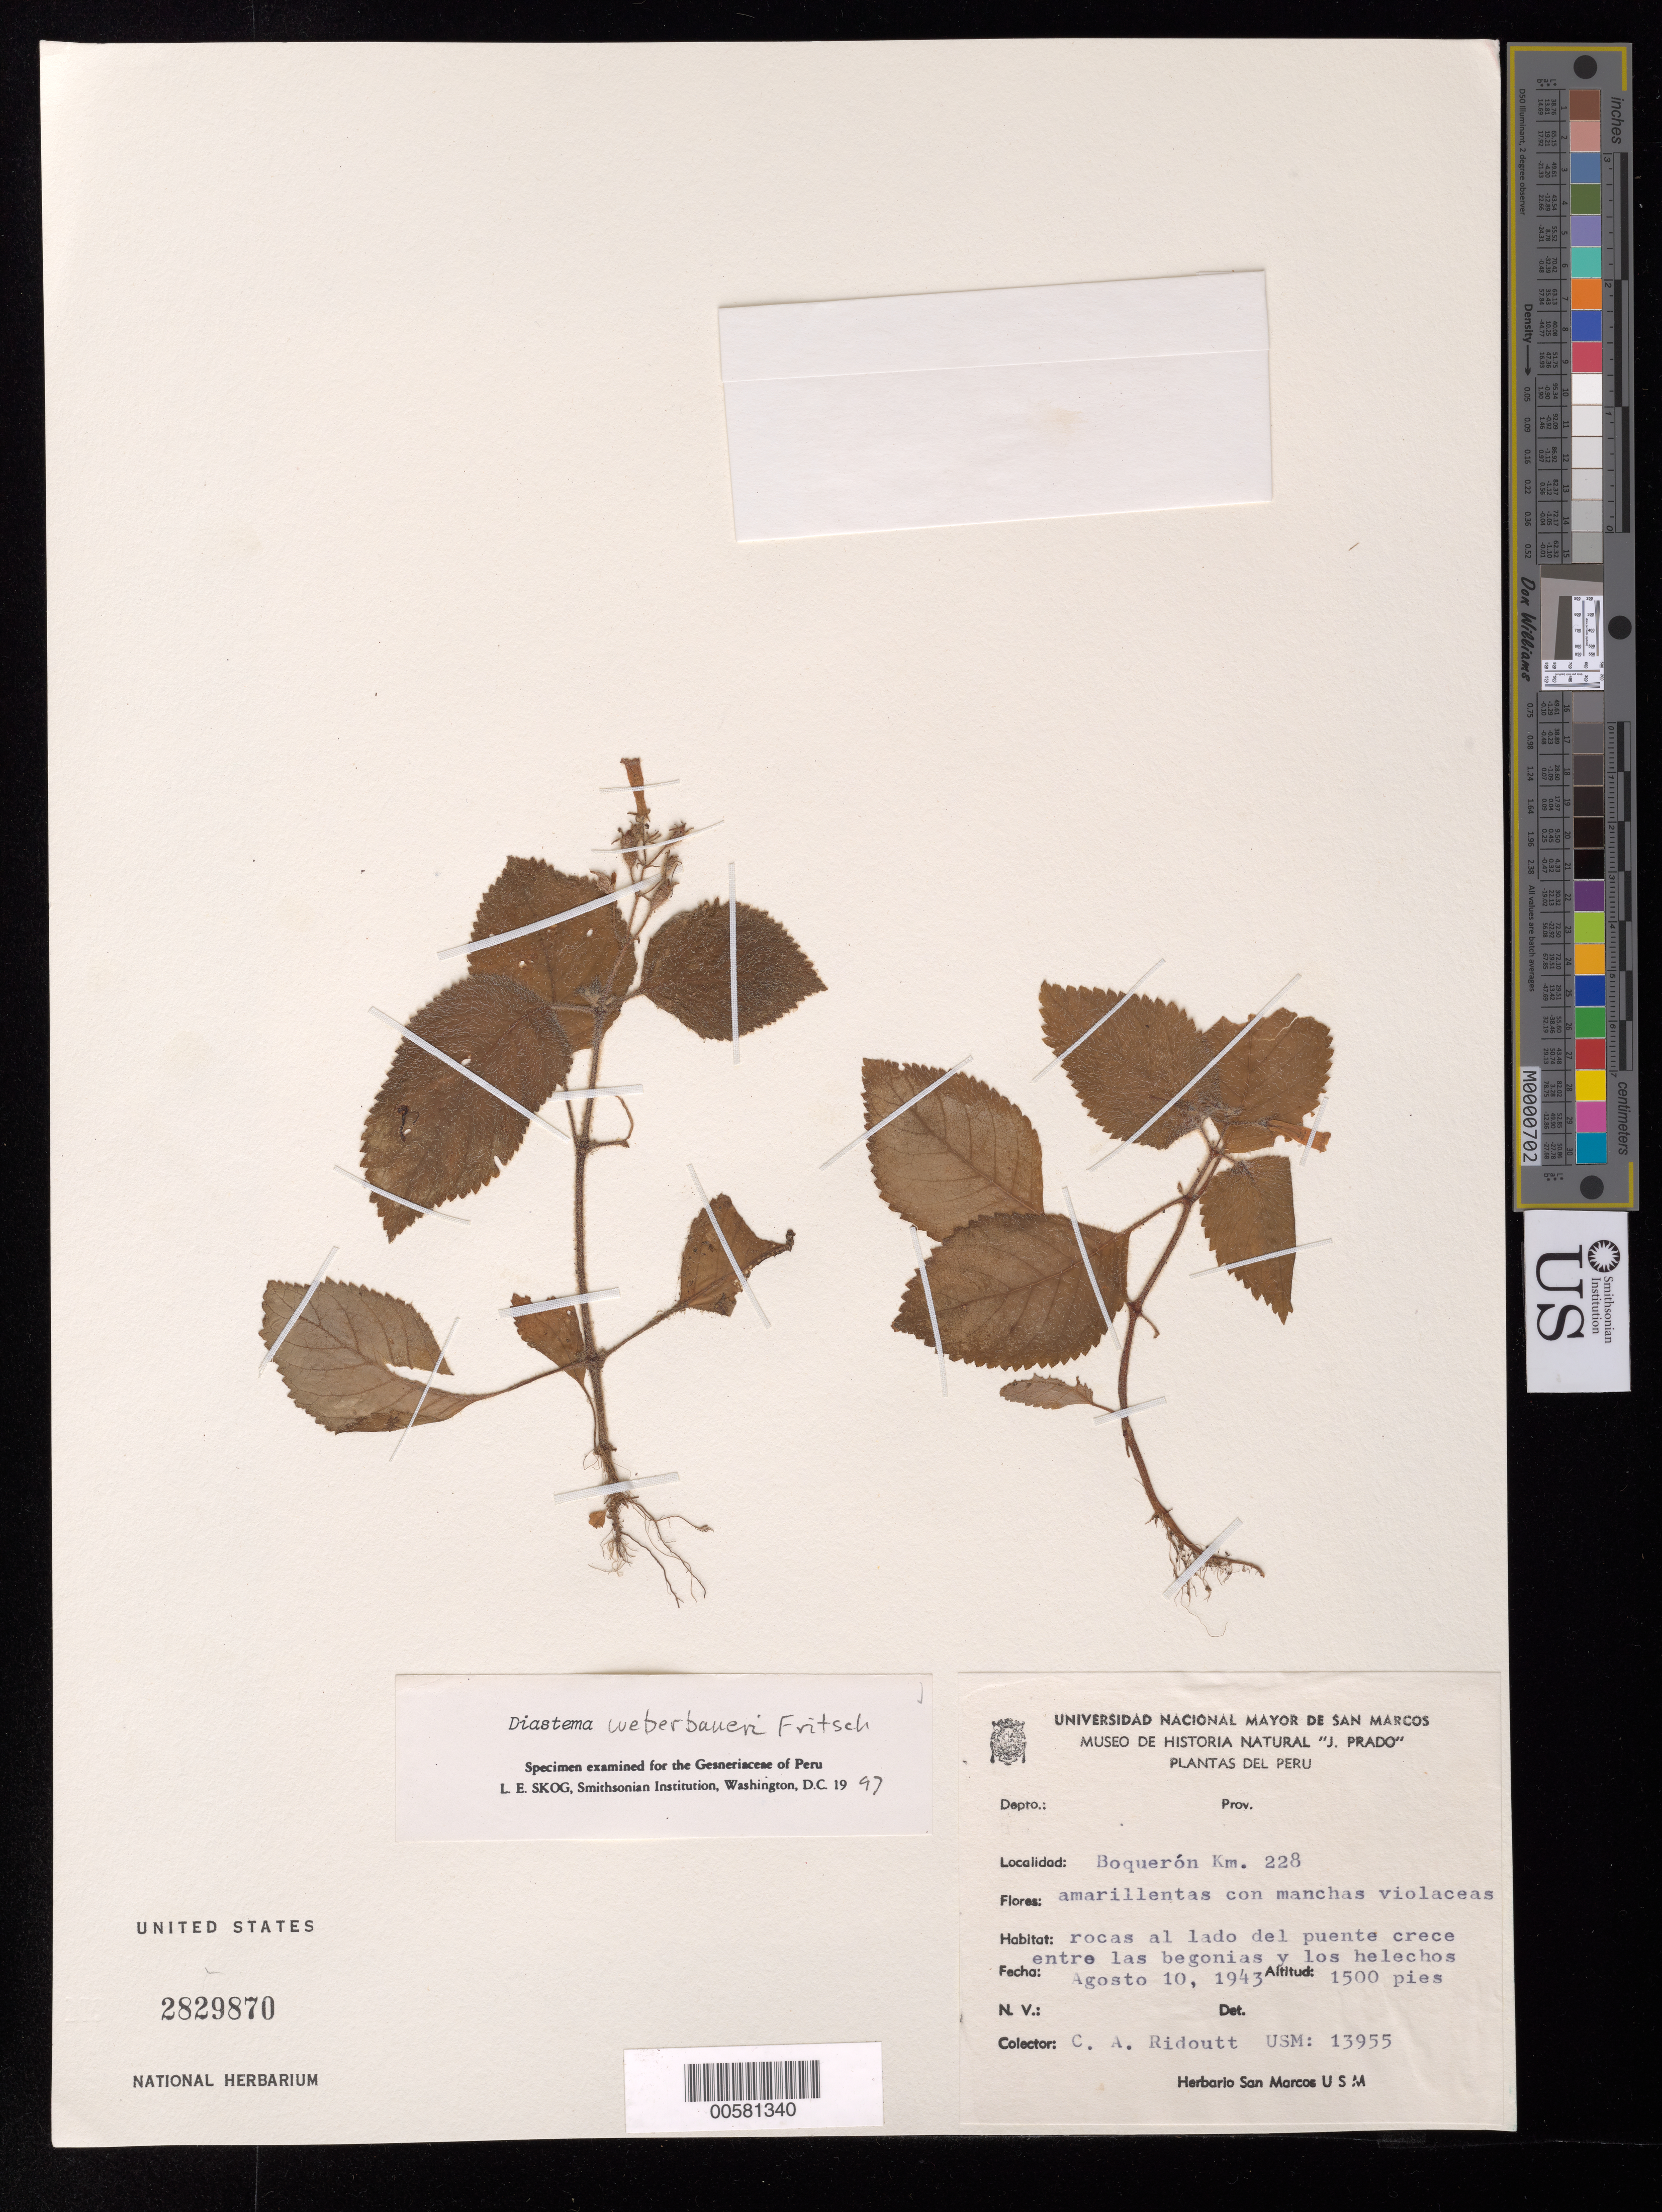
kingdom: Plantae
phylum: Tracheophyta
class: Magnoliopsida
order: Lamiales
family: Gesneriaceae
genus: Diastema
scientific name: Diastema weberbaueri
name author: Fritsch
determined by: Skog, Laurence E.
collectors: C. Ridoutt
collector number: USM 13955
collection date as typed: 10 Aug 1943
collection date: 1943-08-10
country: Peru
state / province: Huánuco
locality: Boquerón, Km. 228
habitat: Rocas al lado del puente crece entre las begonias y los helechos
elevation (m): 457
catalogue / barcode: US 2829870